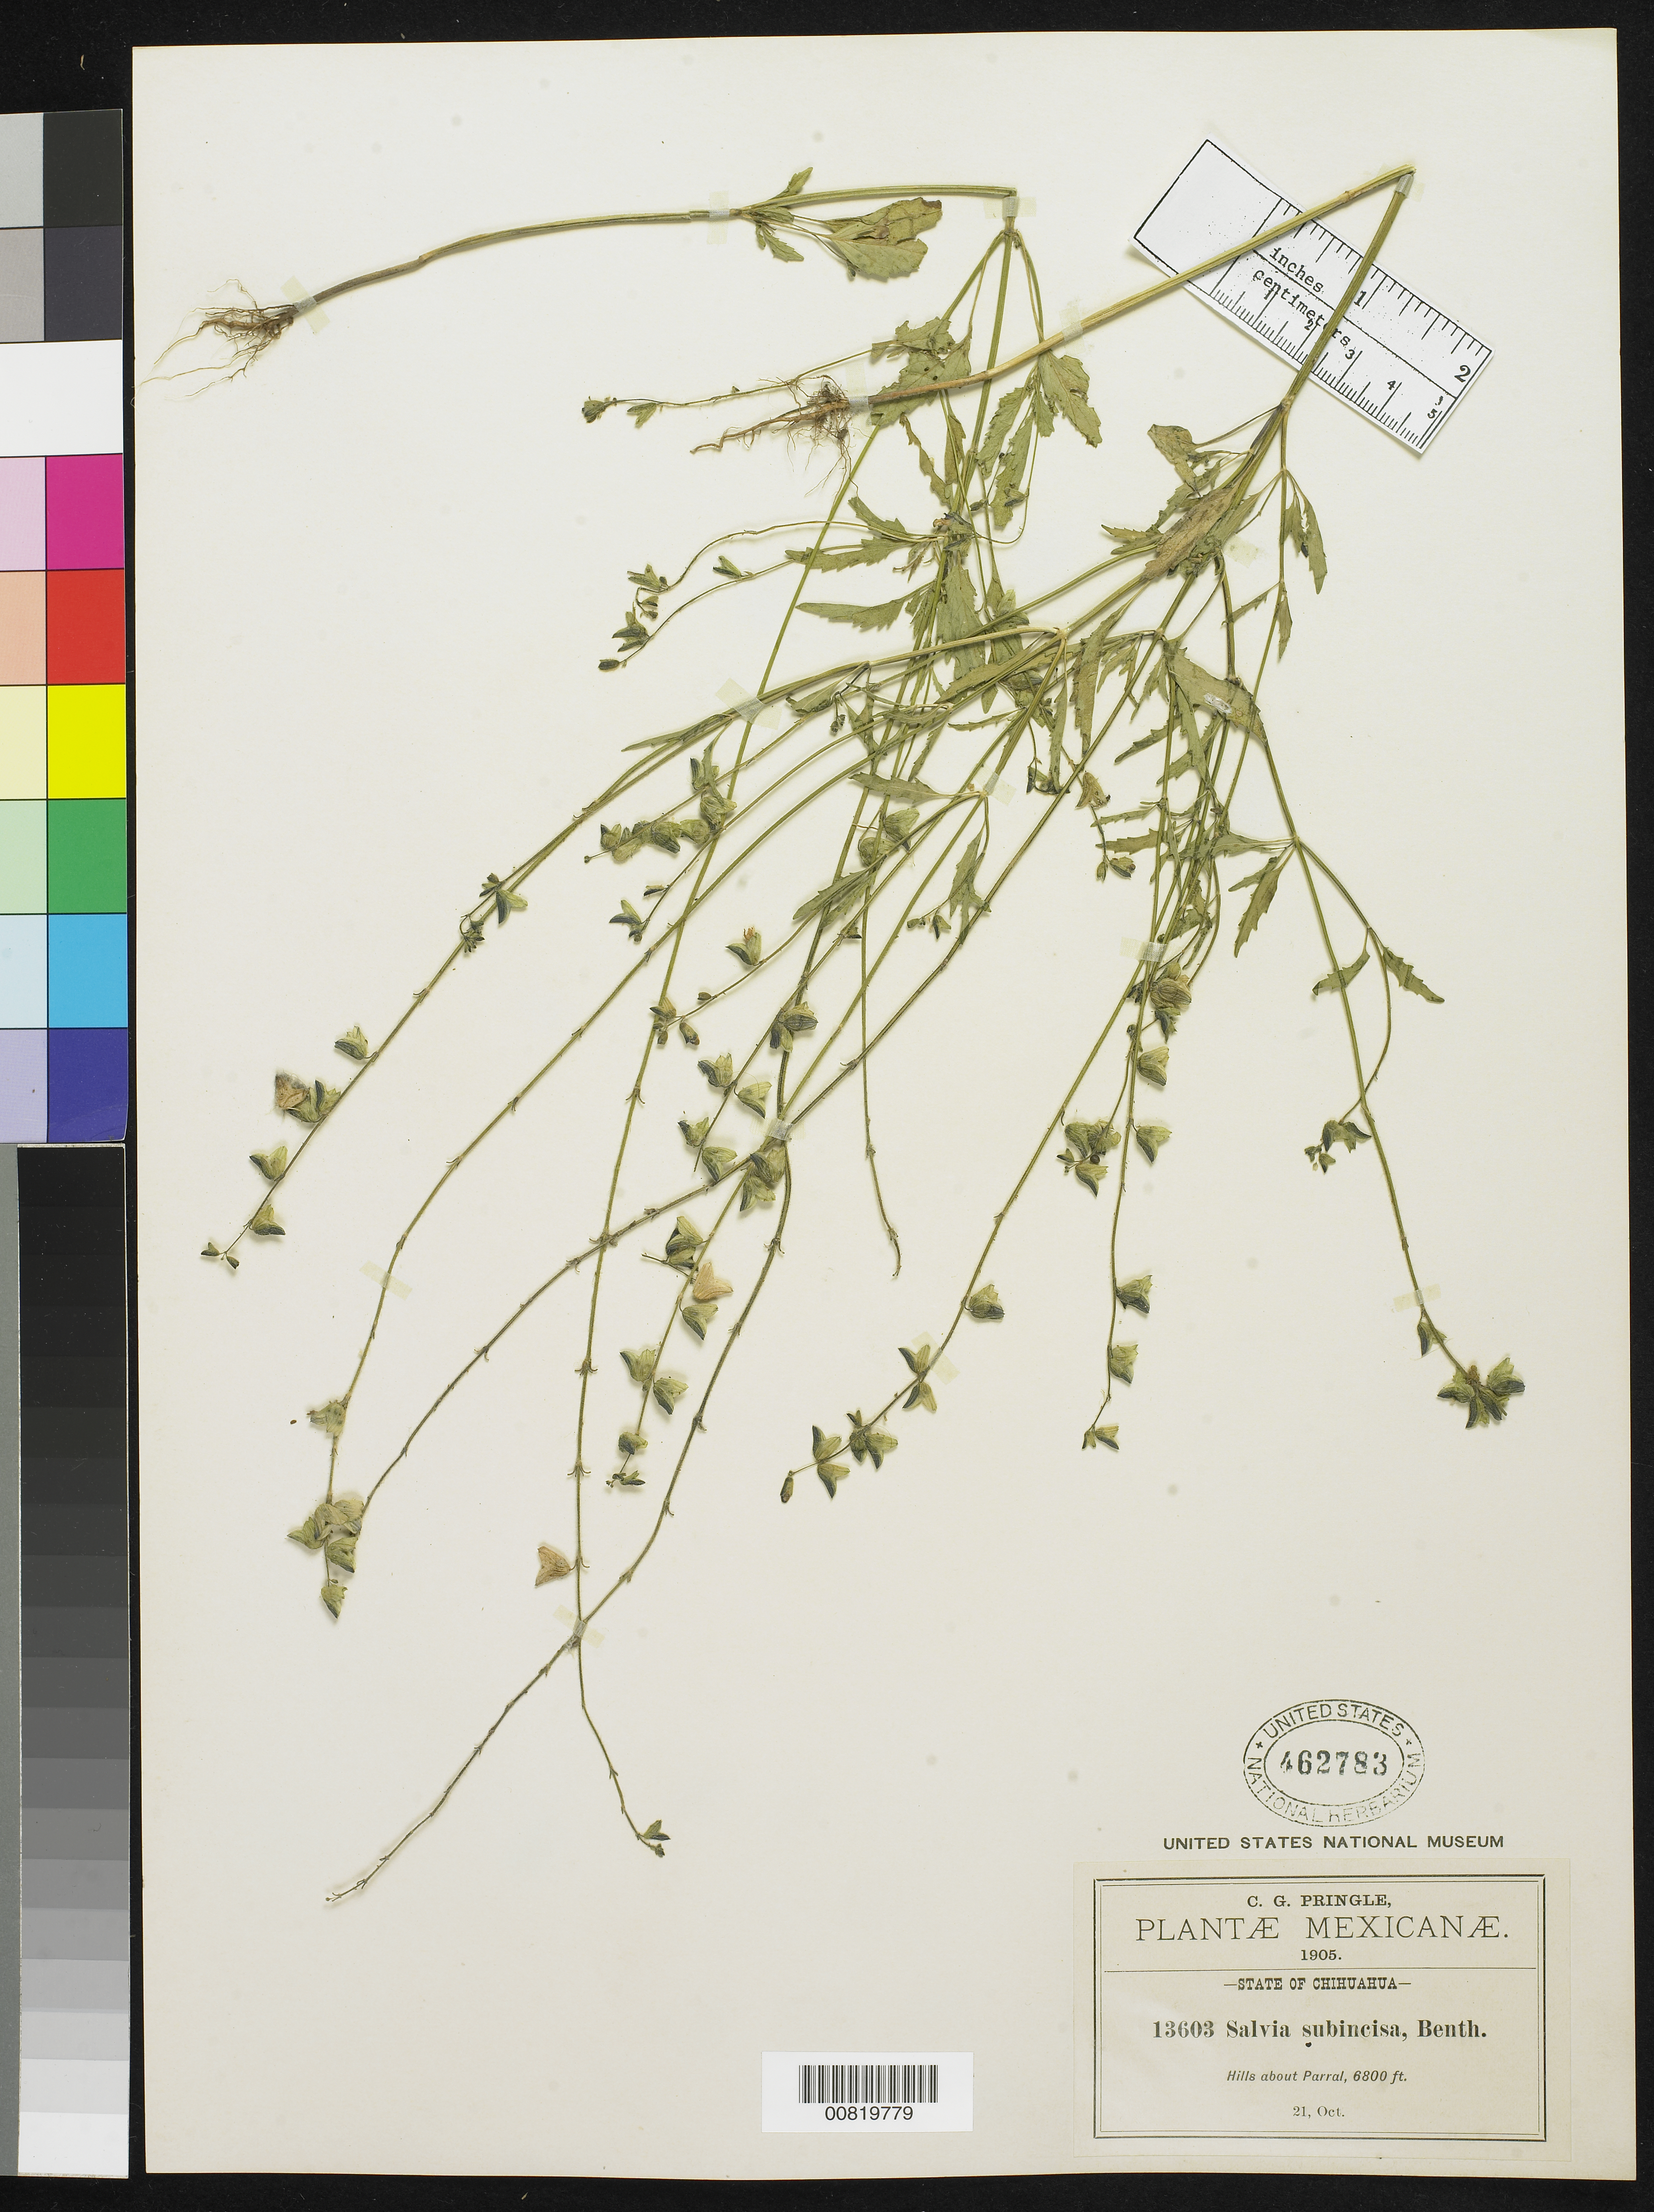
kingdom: Plantae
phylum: Tracheophyta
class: Magnoliopsida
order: Lamiales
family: Lamiaceae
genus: Salvia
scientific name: Salvia subincisa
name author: Benth.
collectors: C. G. Pringle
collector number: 13603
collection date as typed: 21 Oct 1905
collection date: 1905-10-21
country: Mexico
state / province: Chihuahua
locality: Hills about Parral, Chihuahua.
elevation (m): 2073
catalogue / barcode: US 462783